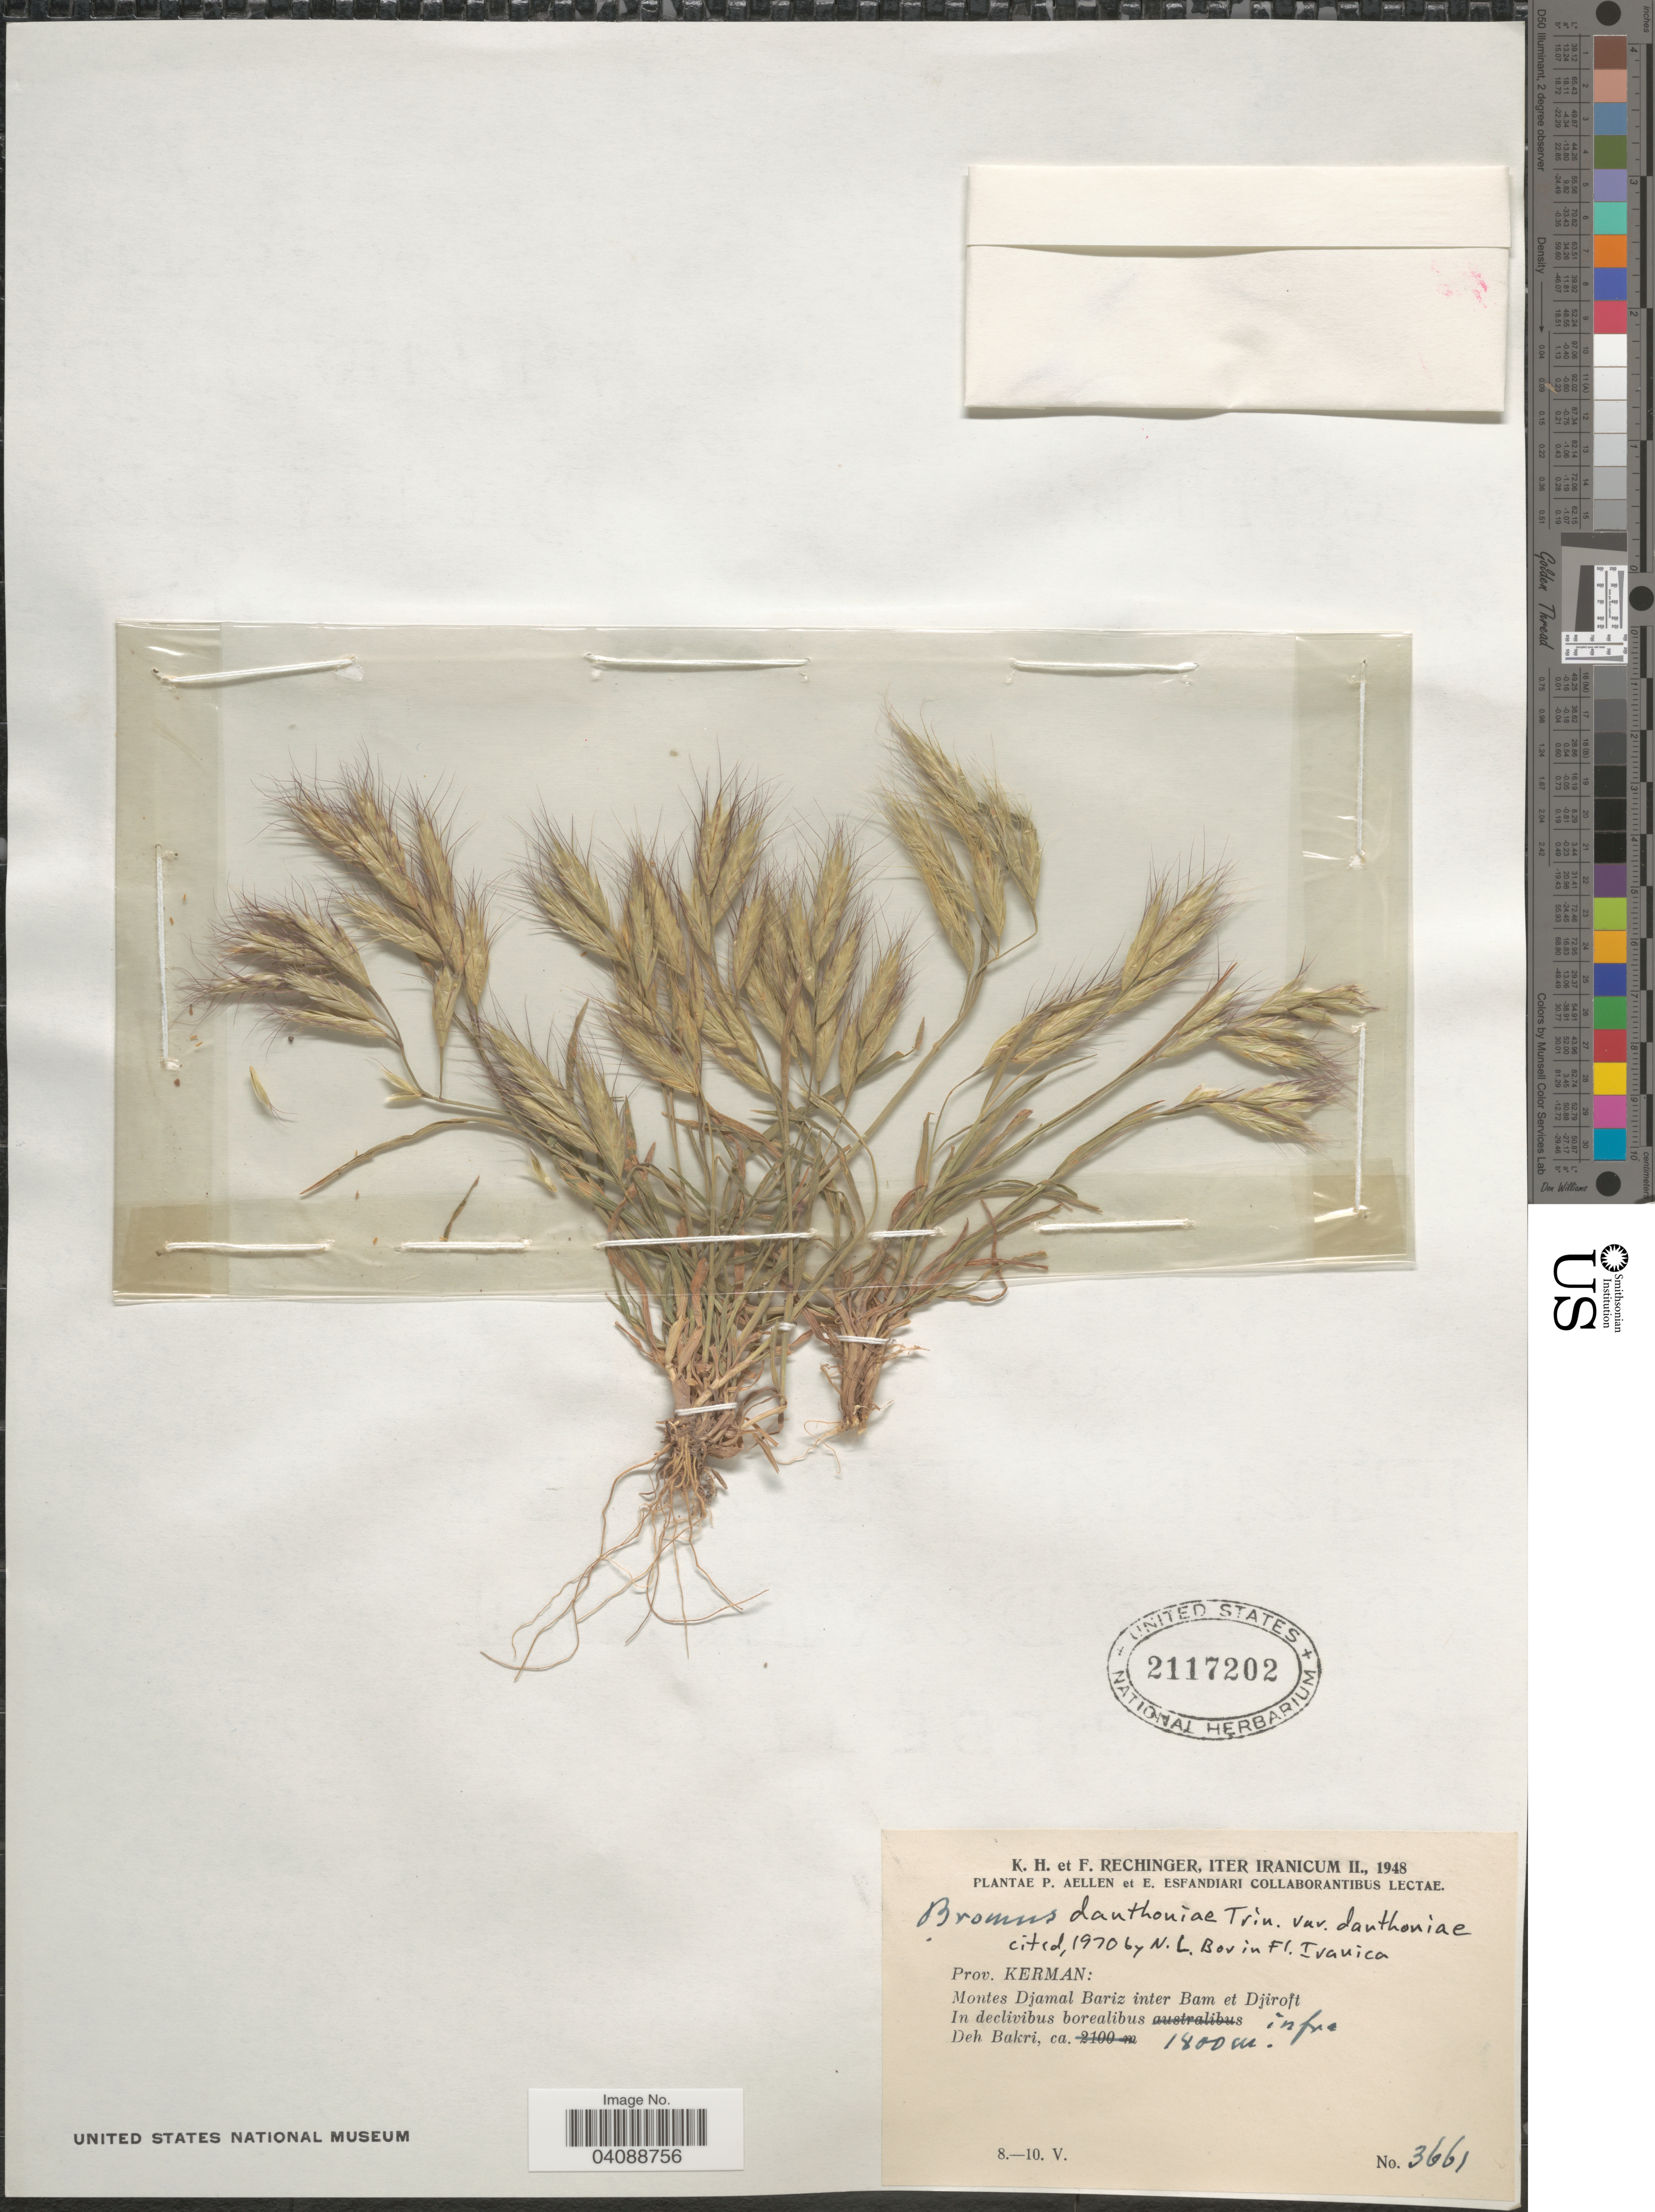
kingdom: Plantae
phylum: Tracheophyta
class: Liliopsida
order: Poales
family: Poaceae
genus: Bromus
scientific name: Bromus danthoniae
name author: Trin. ex C.A. Mey.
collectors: K. H. Rechinger & F. Rechinger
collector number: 3661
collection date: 1948-05-08/1948-05-10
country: Iran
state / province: Kerman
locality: Iter Iranicum II., 1948. Montes Djamal Bariz inter Bam et Djiroft. In declivibus borealibus infra. Deh Bakri.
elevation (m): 1800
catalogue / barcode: US 2117202